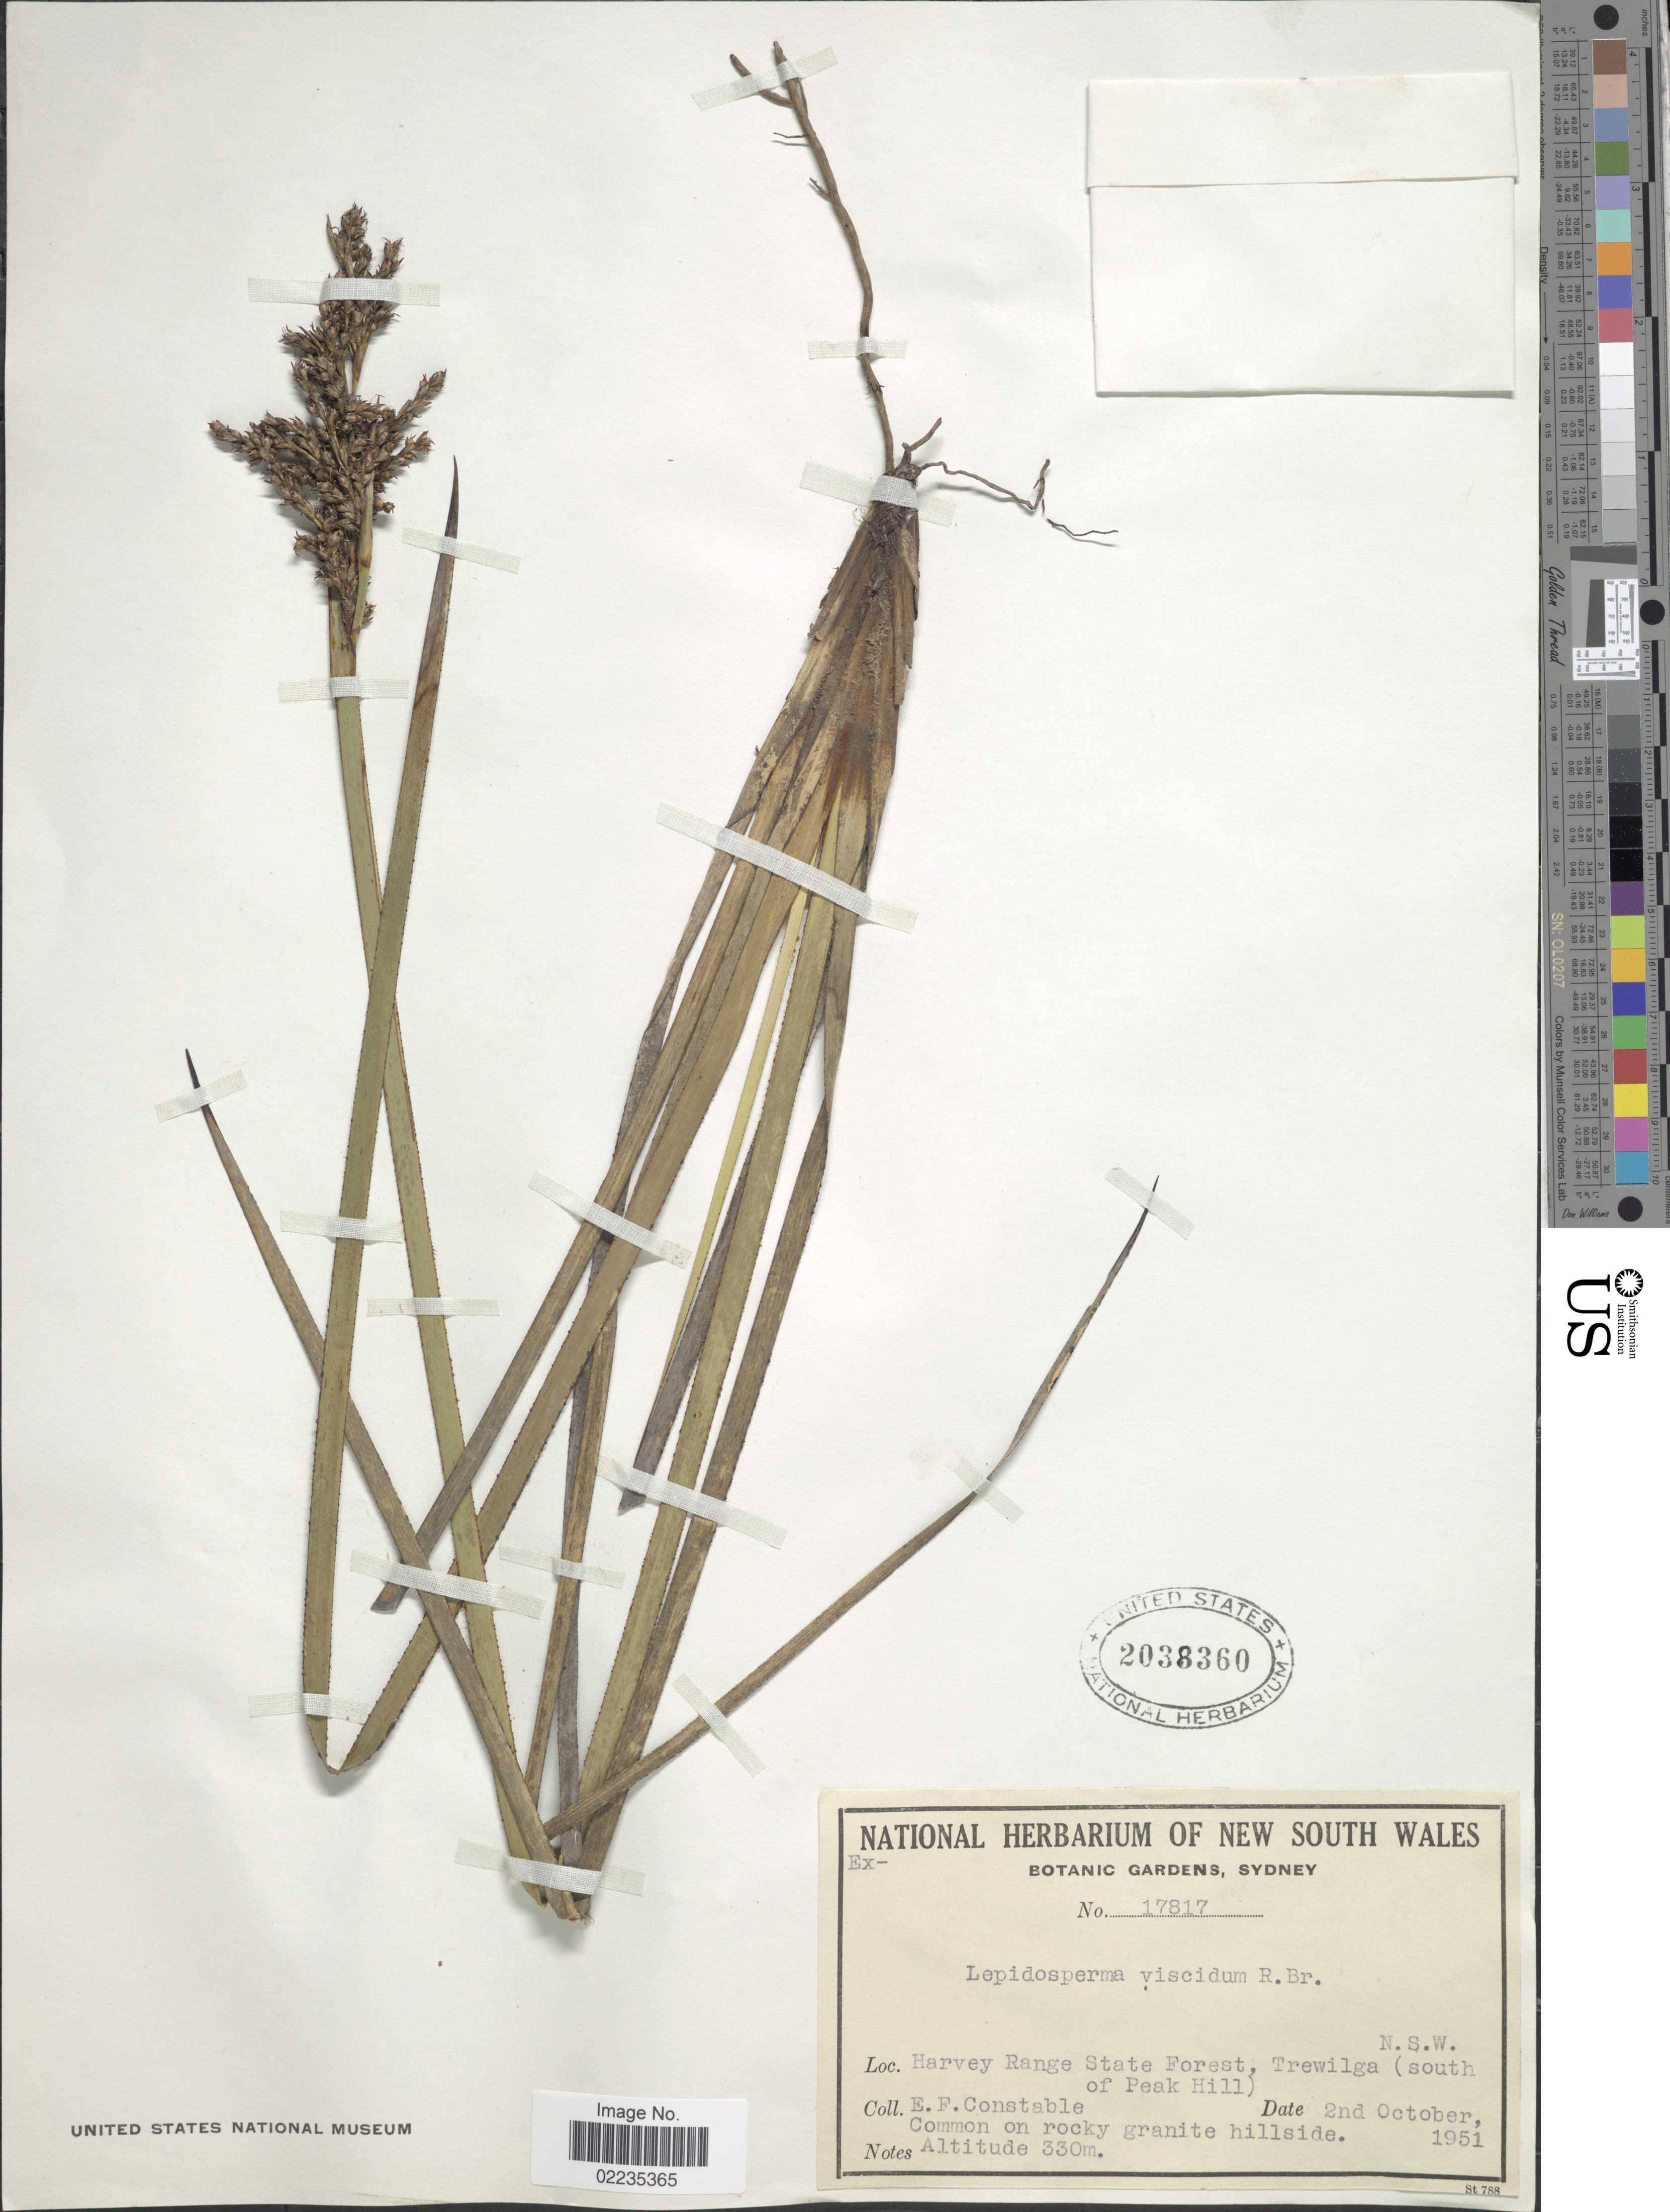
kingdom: Plantae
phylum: Tracheophyta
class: Liliopsida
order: Poales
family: Cyperaceae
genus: Lepidosperma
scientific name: Lepidosperma viscidum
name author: R. Br.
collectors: E. F. Constable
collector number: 17817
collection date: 1951-10-02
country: Australia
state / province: New South Wales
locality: Harvey Range State Forest, Trewilga (South of Peak Hill)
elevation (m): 330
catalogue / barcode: US 2038360